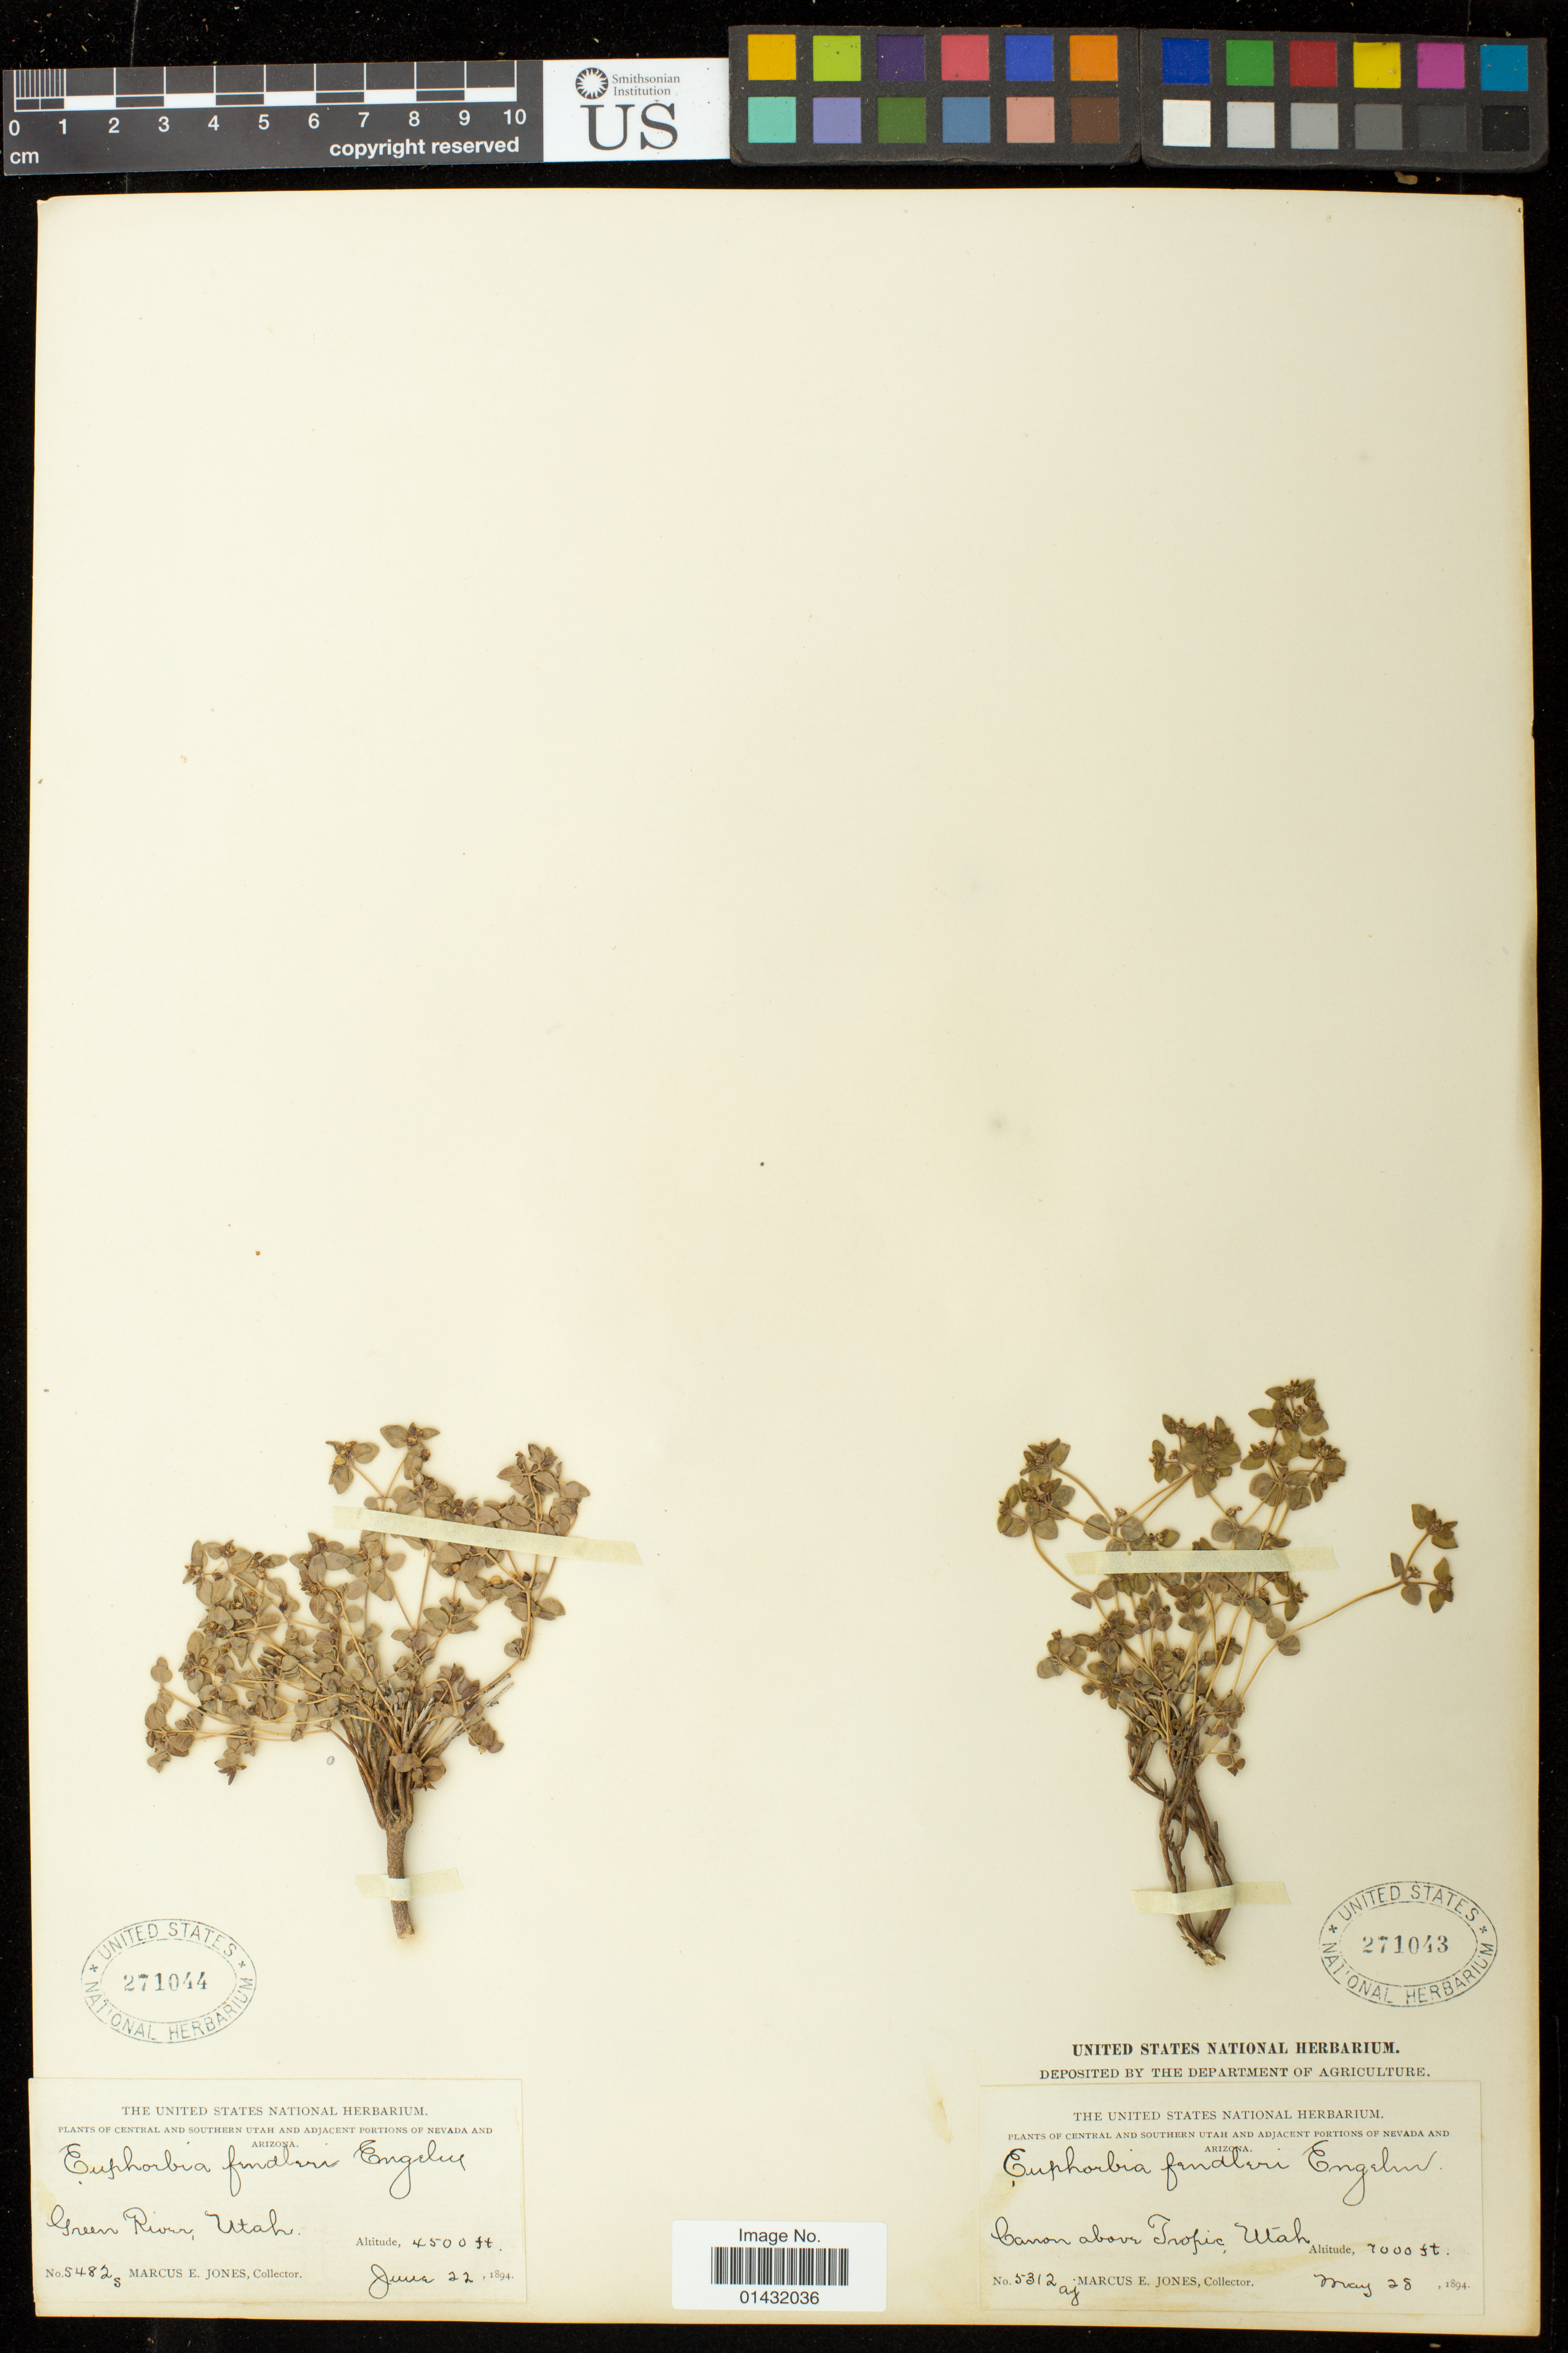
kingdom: Plantae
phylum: Tracheophyta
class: Magnoliopsida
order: Malpighiales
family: Euphorbiaceae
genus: Euphorbia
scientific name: Euphorbia fendleri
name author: Torr. & A. Gray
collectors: M. E. Jones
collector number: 5482s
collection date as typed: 22 Jun 1894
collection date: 1894-06-22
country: United States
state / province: Utah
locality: Green River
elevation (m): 1372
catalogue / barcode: US 271044-2